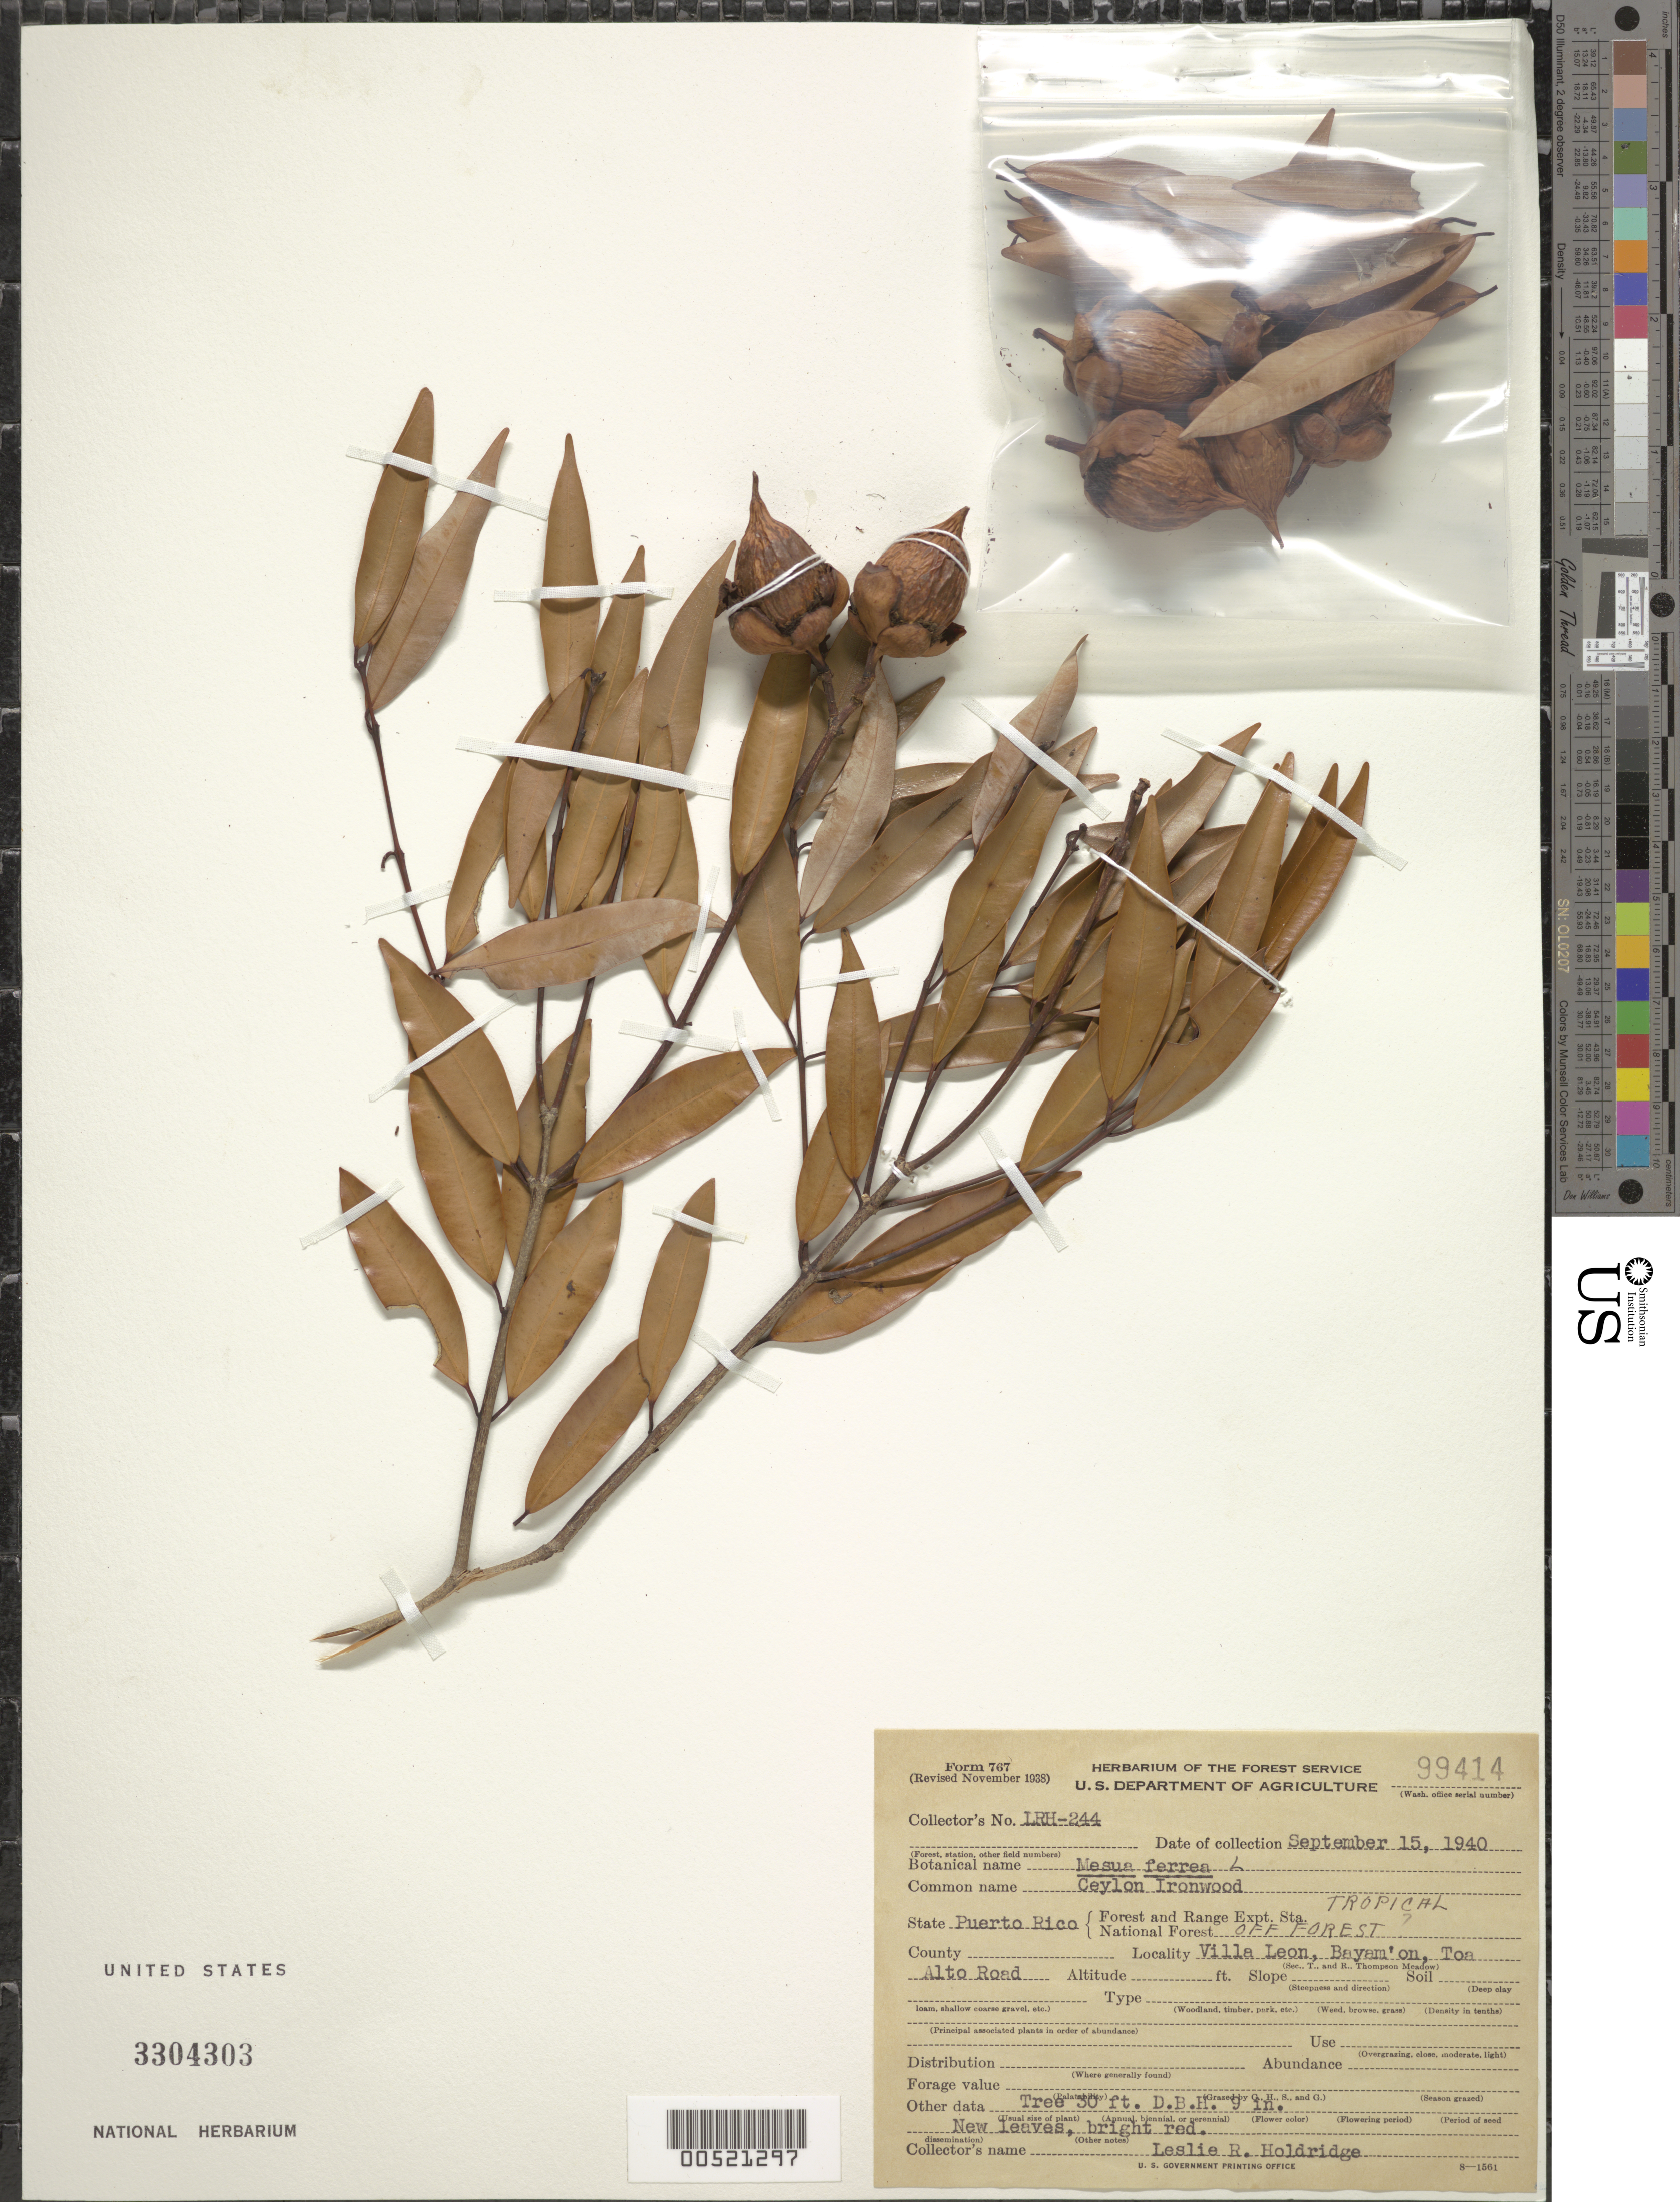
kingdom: Plantae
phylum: Tracheophyta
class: Magnoliopsida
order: Malpighiales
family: Calophyllaceae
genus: Mesua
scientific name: Mesua ferrea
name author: L.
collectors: L. Holdridge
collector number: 244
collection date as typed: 15 Sep 1940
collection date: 1940-09-15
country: Puerto Rico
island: Greater Antilles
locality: Villa Leon, Bayamon, Toa Alto Road.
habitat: Tropical OFF forest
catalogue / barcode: US 3304303